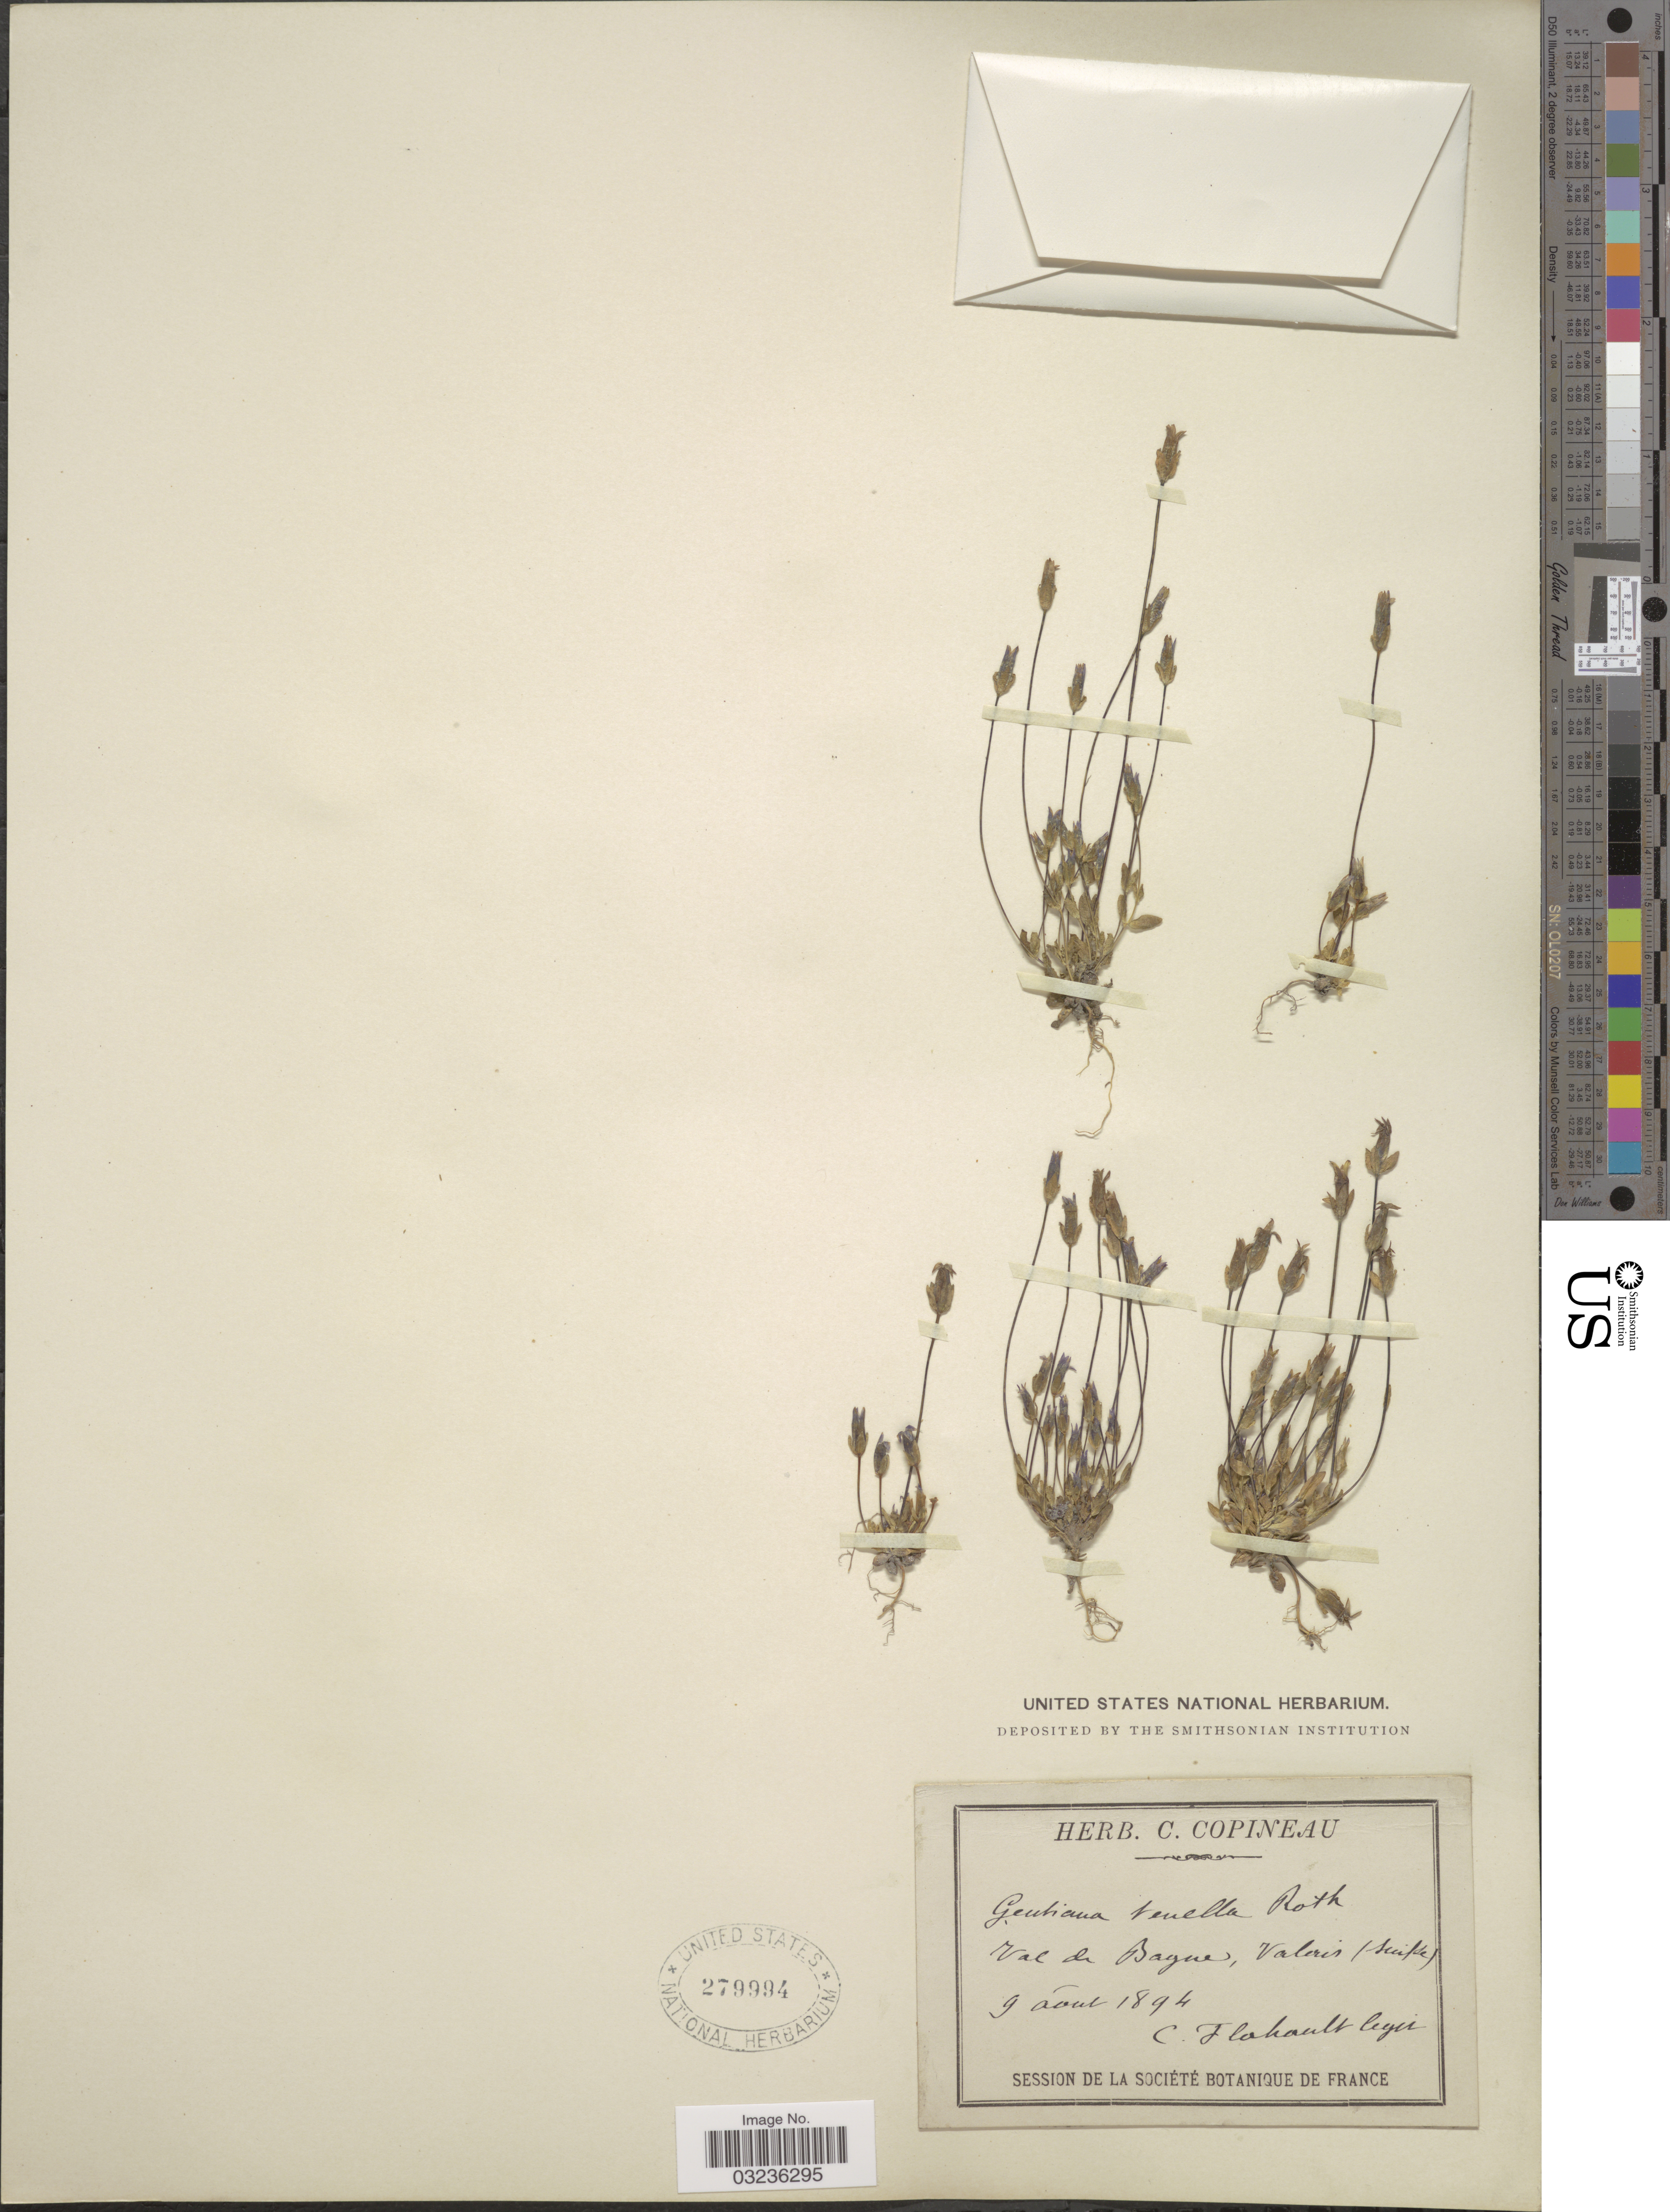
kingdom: Plantae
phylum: Tracheophyta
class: Magnoliopsida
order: Gentianales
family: Gentianaceae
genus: Gentiana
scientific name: Gentiana tenella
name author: Rottb.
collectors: Flahault, C.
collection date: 1894-08-09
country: Switzerland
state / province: Valais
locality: Val de Bague, Valais (Suisse).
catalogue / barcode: US 279994